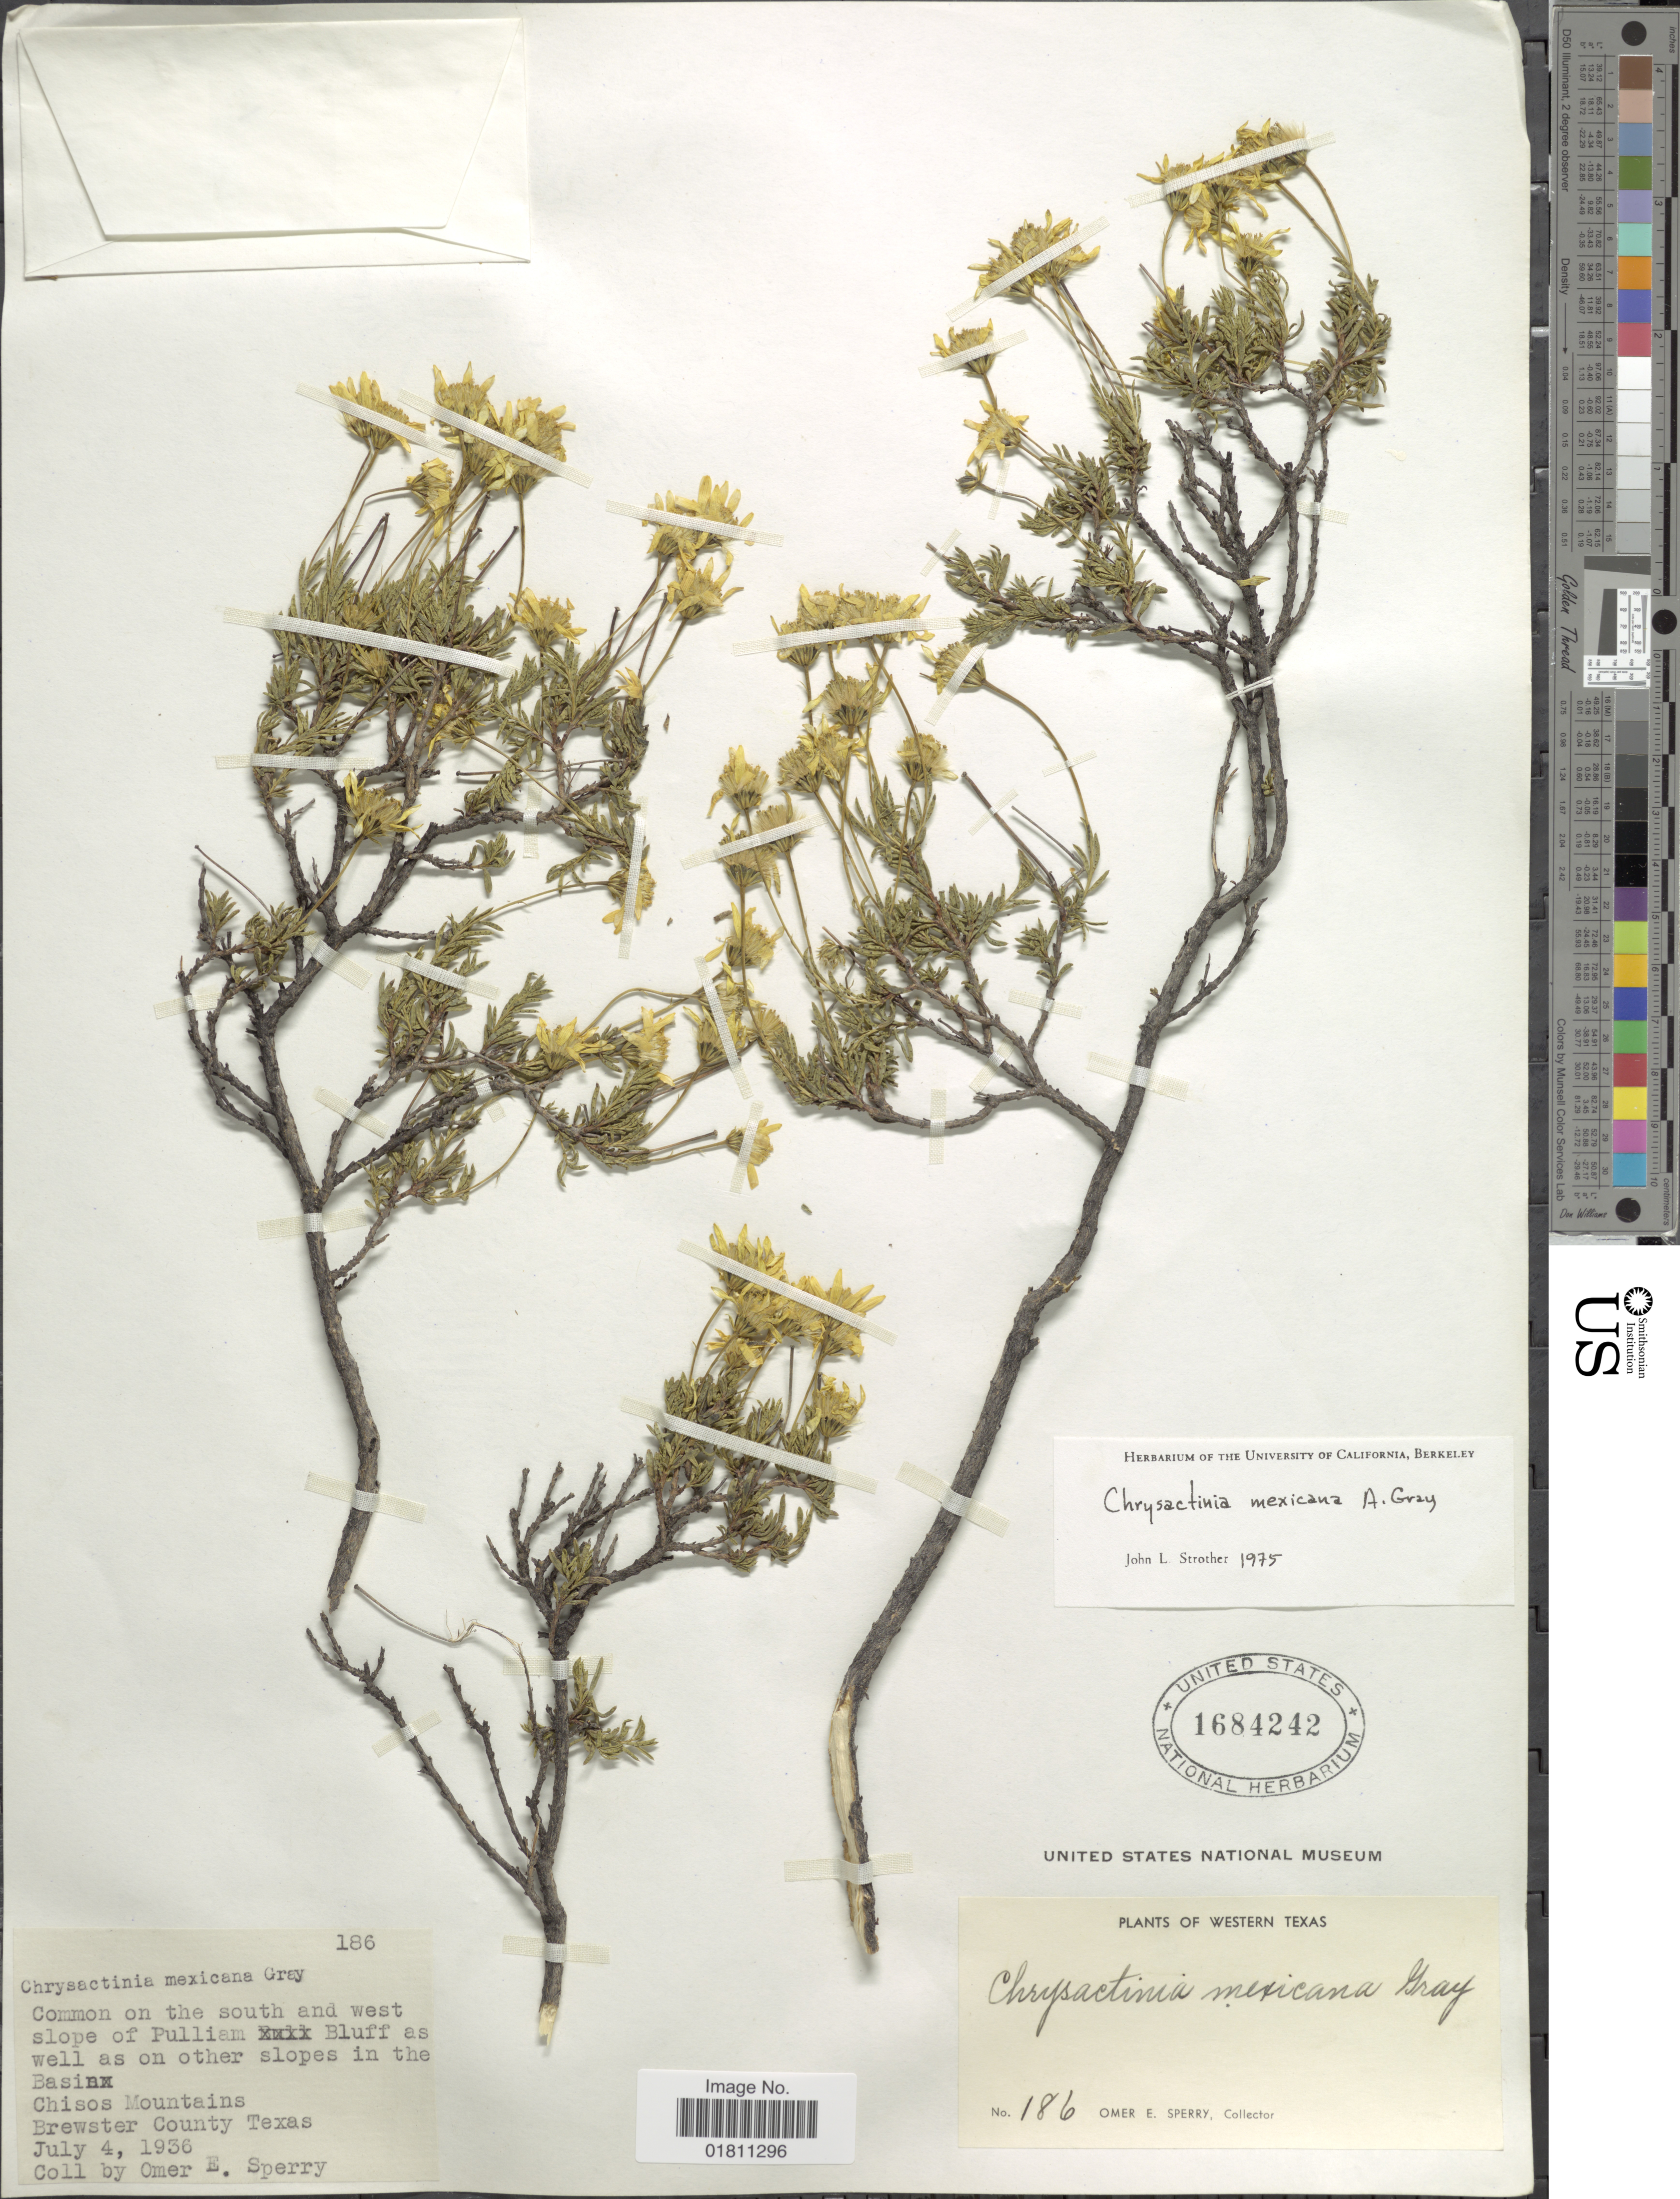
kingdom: Plantae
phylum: Tracheophyta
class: Magnoliopsida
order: Asterales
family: Asteraceae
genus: Chrysactinia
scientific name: Chrysactinia mexicana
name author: A. Gray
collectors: O. E. Sperry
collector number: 186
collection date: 1936-07-04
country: United States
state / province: Texas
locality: Common on the south and west slope of Pulliam Bluff as well as on other slopes in the Basin Chisos Mountains. Brewster County. Western Texas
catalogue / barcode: US 1684242